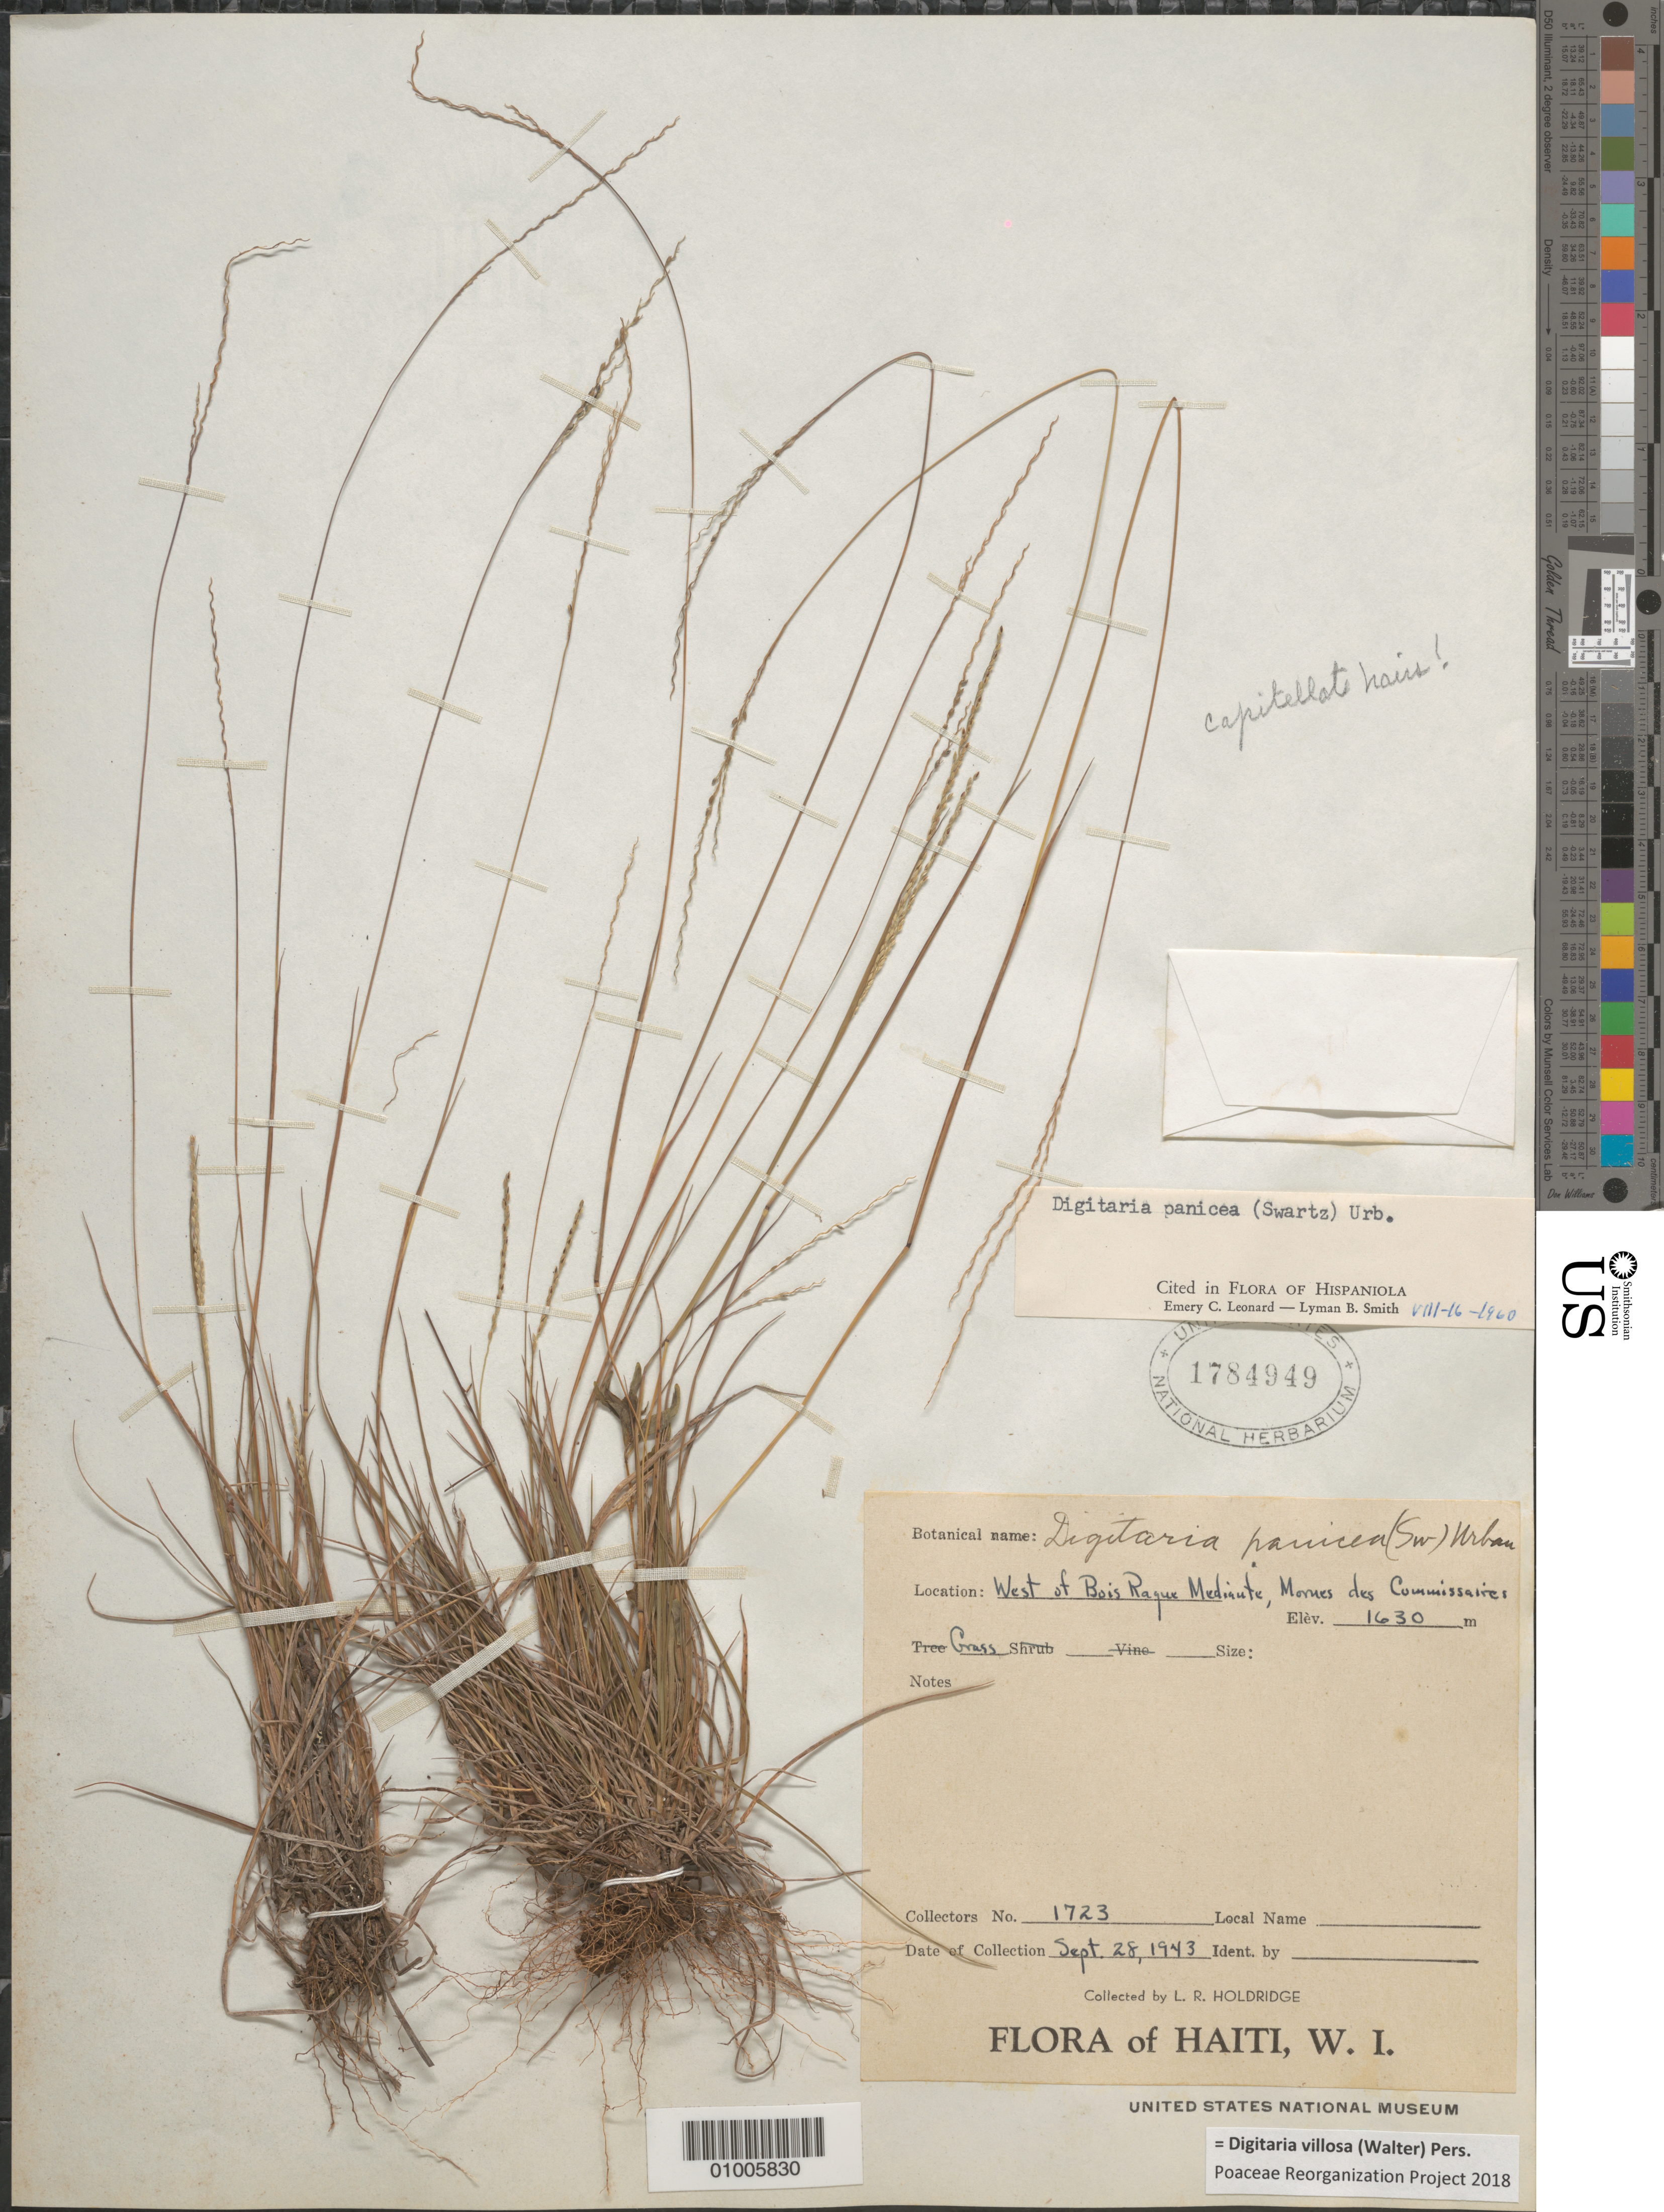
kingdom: Plantae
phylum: Tracheophyta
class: Liliopsida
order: Poales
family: Poaceae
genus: Digitaria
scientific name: Digitaria villosa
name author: (Walter) Pers.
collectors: L. Holdridge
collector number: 1630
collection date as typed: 28 Sep 1943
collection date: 1943-09-28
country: Haiti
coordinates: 0 N, 0 E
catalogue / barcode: US 1784949